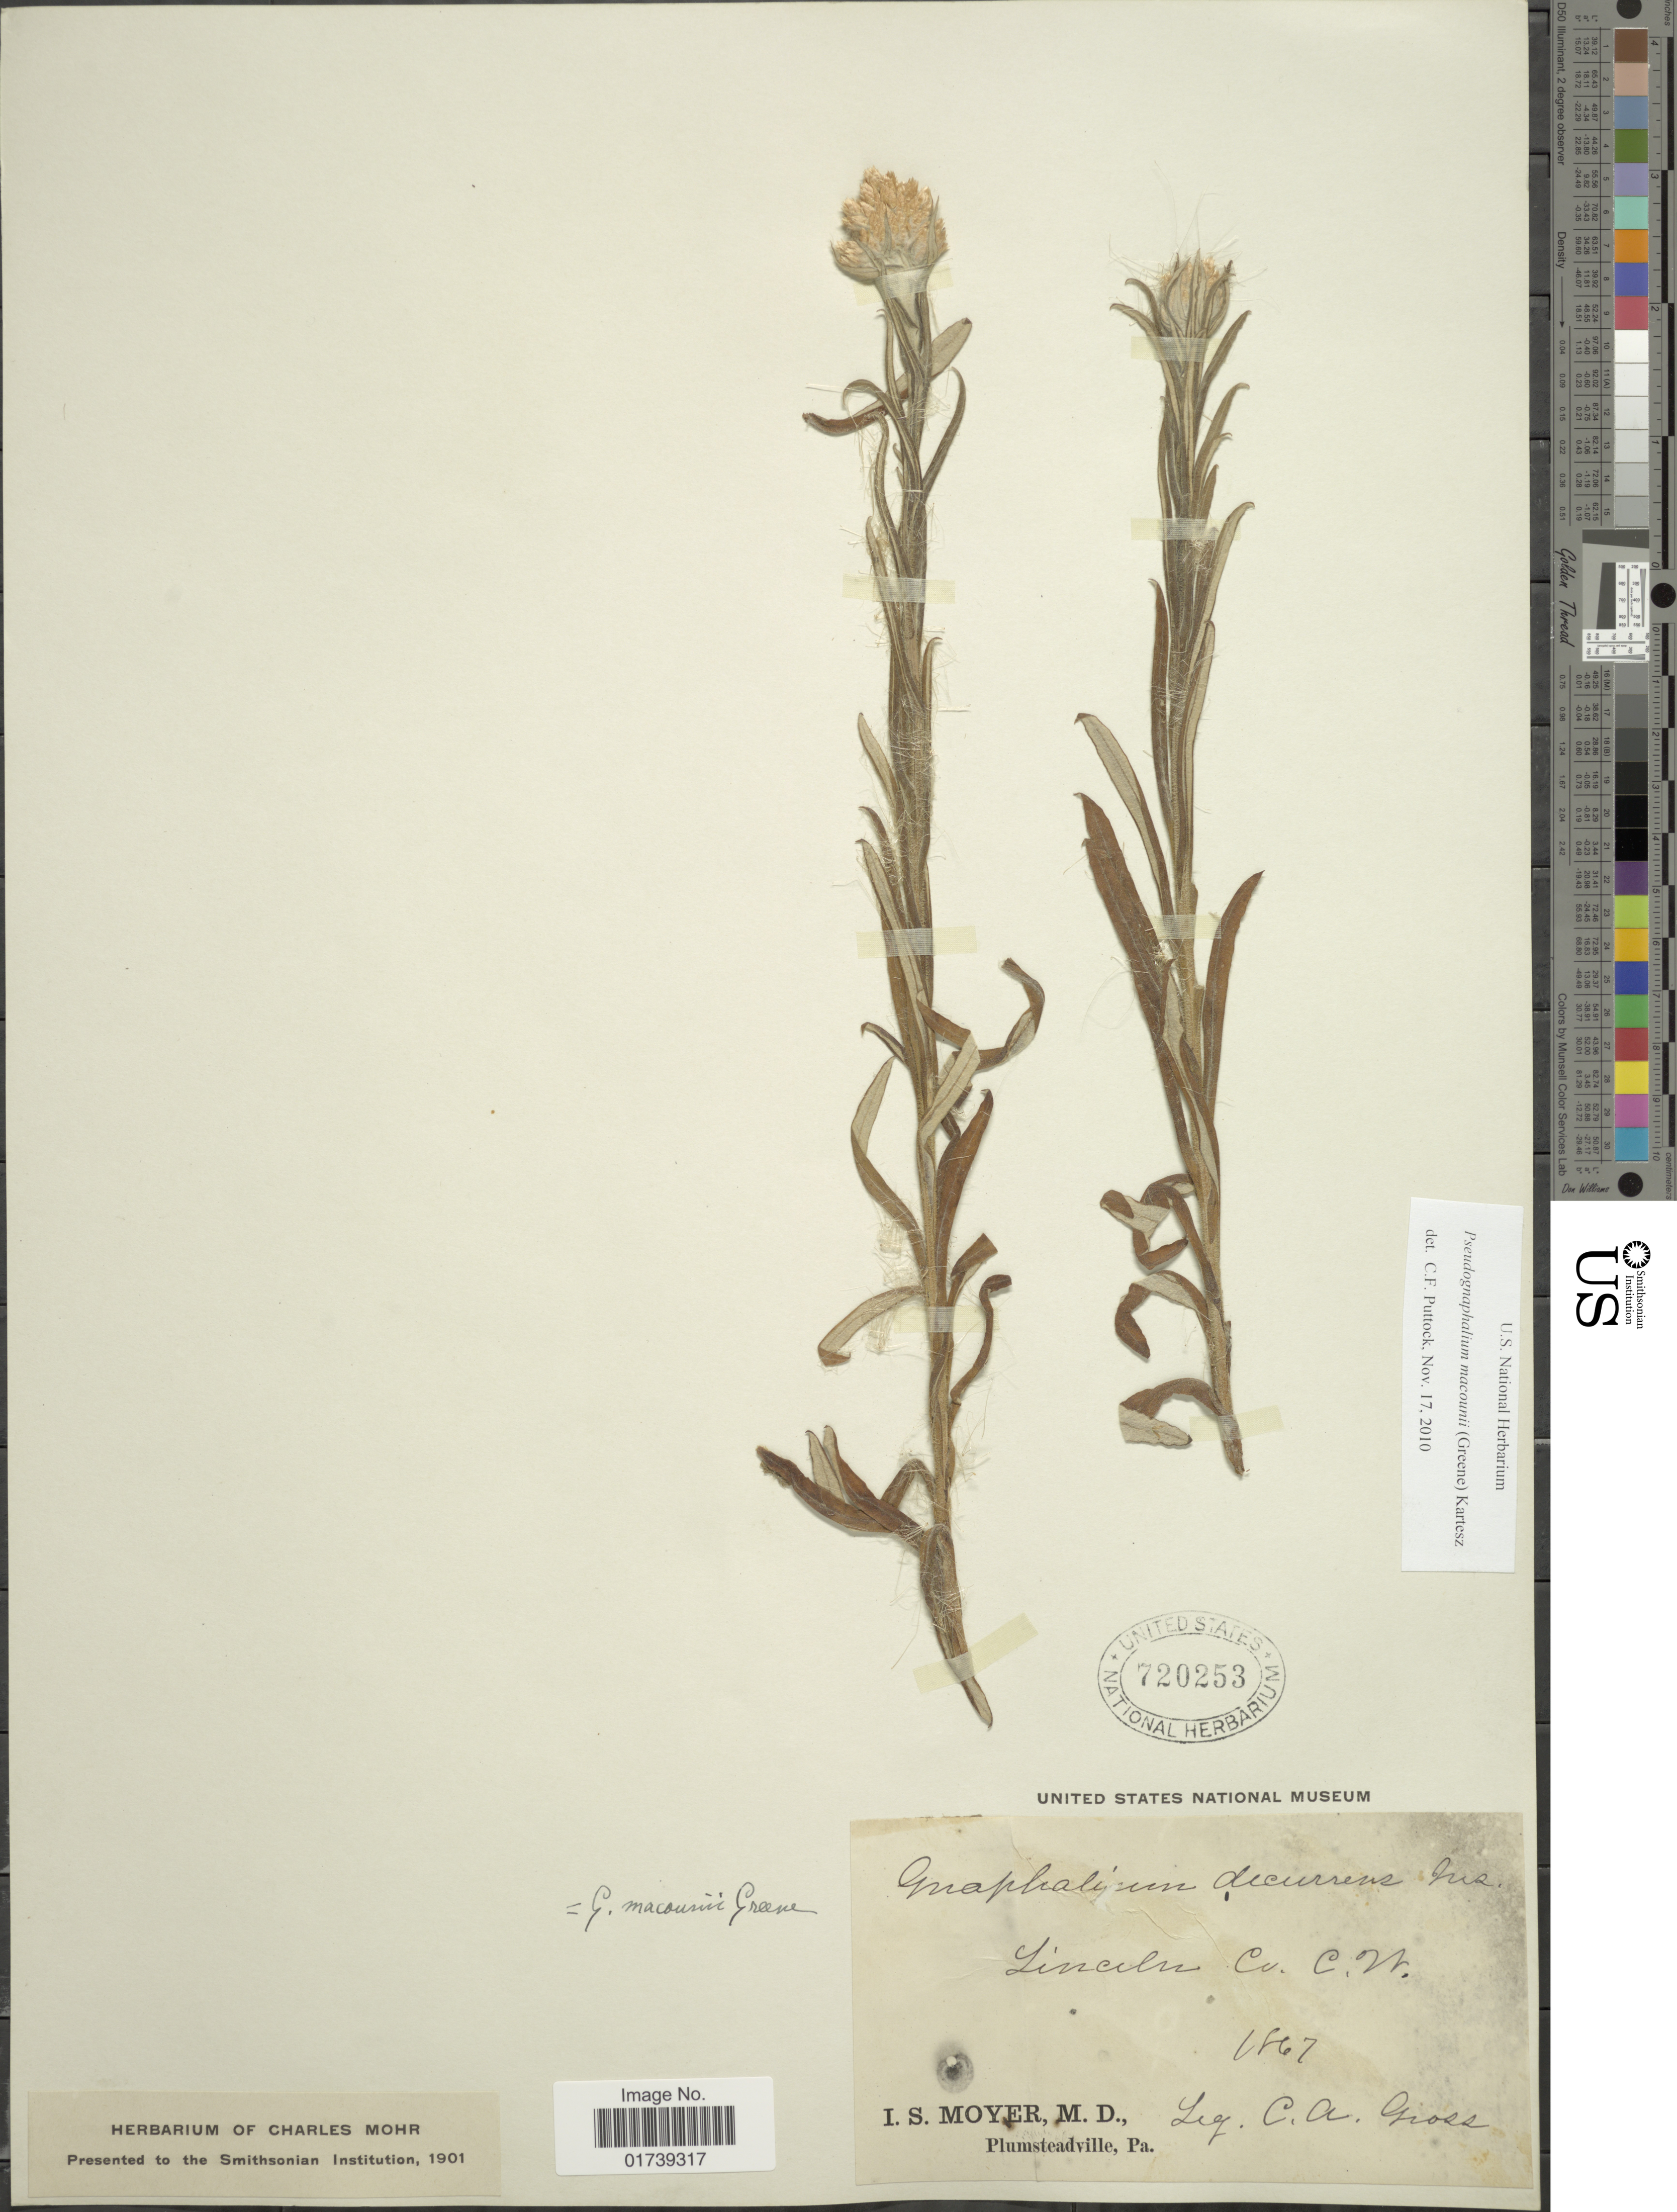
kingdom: Plantae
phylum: Tracheophyta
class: Magnoliopsida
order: Asterales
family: Asteraceae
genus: Pseudognaphalium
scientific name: Pseudognaphalium macounii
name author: (Greene) Kartesz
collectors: C. A. Gross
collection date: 1867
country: United States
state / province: Washington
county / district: Lincoln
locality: Lincoln Co., C. N.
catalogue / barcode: US 720253